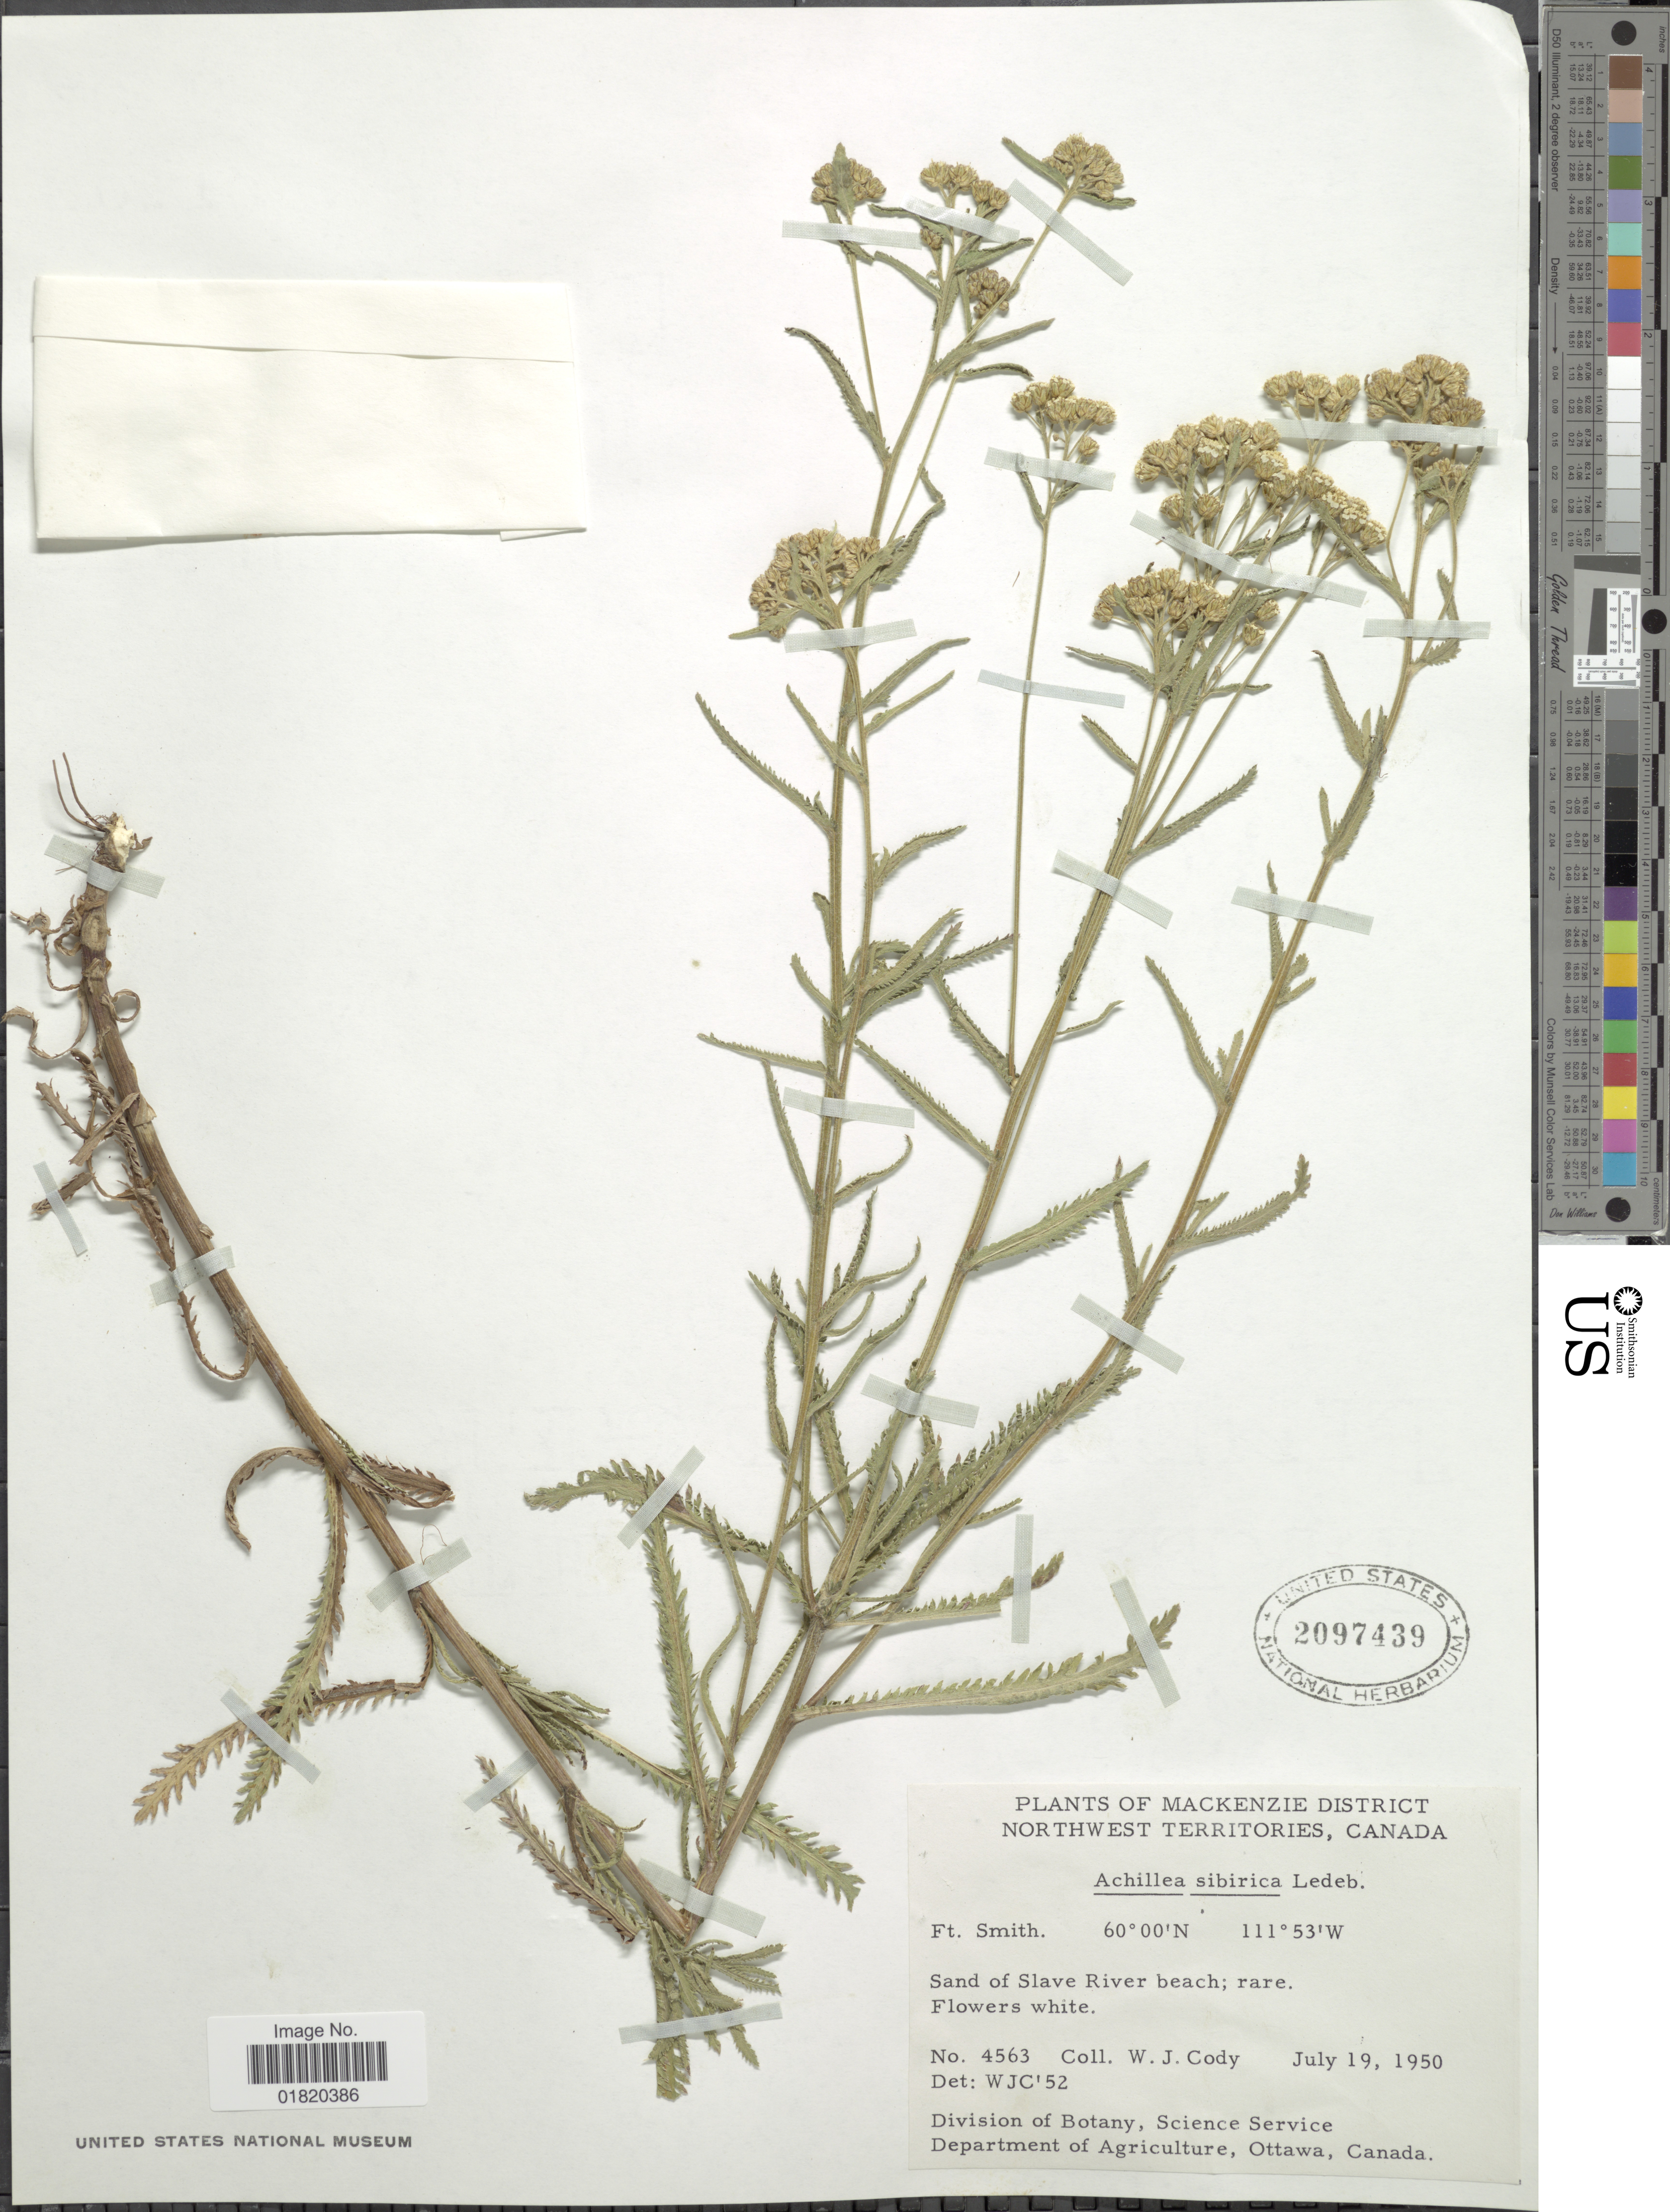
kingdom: Plantae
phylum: Tracheophyta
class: Magnoliopsida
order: Asterales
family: Asteraceae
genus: Achillea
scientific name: Achillea sibirica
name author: Ledeb.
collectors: W. Cody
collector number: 4563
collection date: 1950-07-19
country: Canada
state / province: Northwest Territories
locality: Mackenzie District. Ft. Smith. Sand of Slave River beach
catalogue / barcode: US 2097439